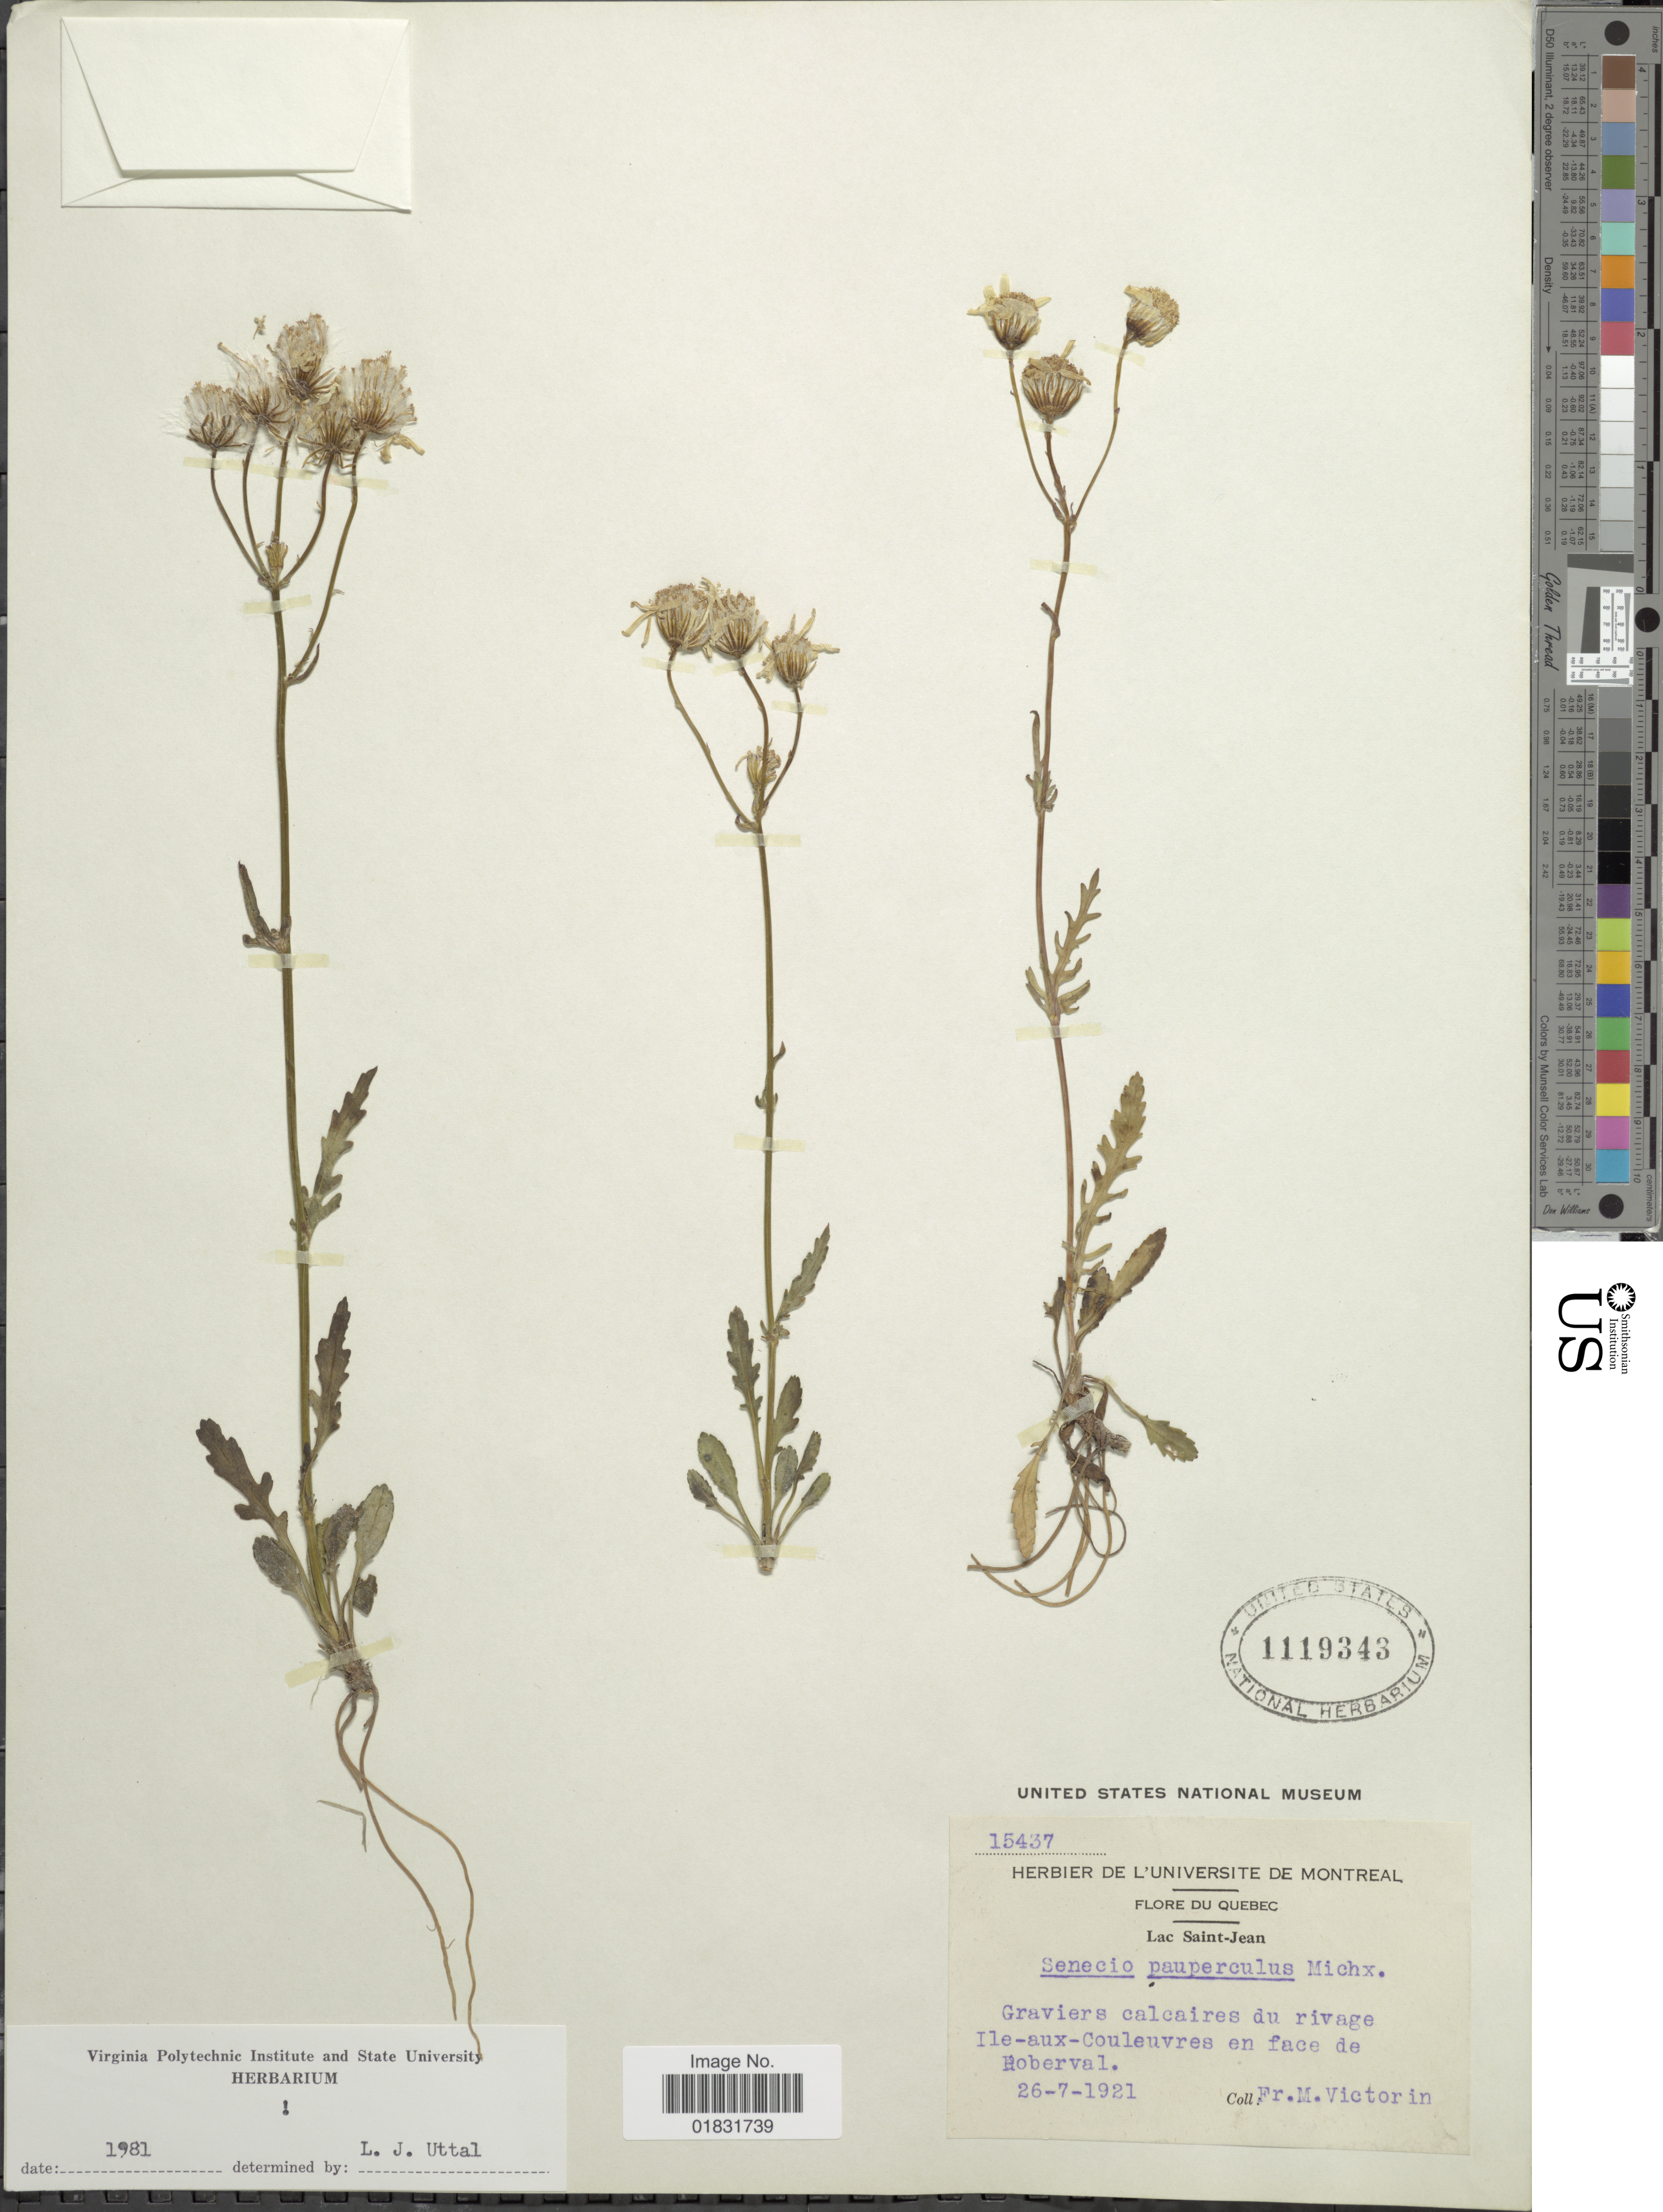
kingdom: Plantae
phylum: Tracheophyta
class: Magnoliopsida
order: Asterales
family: Asteraceae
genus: Packera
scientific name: Packera paupercula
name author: (Michx.) Á. Löve & D. Löve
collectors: F. Victorin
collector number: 15437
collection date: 1921-07-26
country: Canada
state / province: Quebec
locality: Lac Saint-Jean, Graviers calcaires du rivage Ile-aux-Couleuvres en face de Hoberval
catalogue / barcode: US 1119343